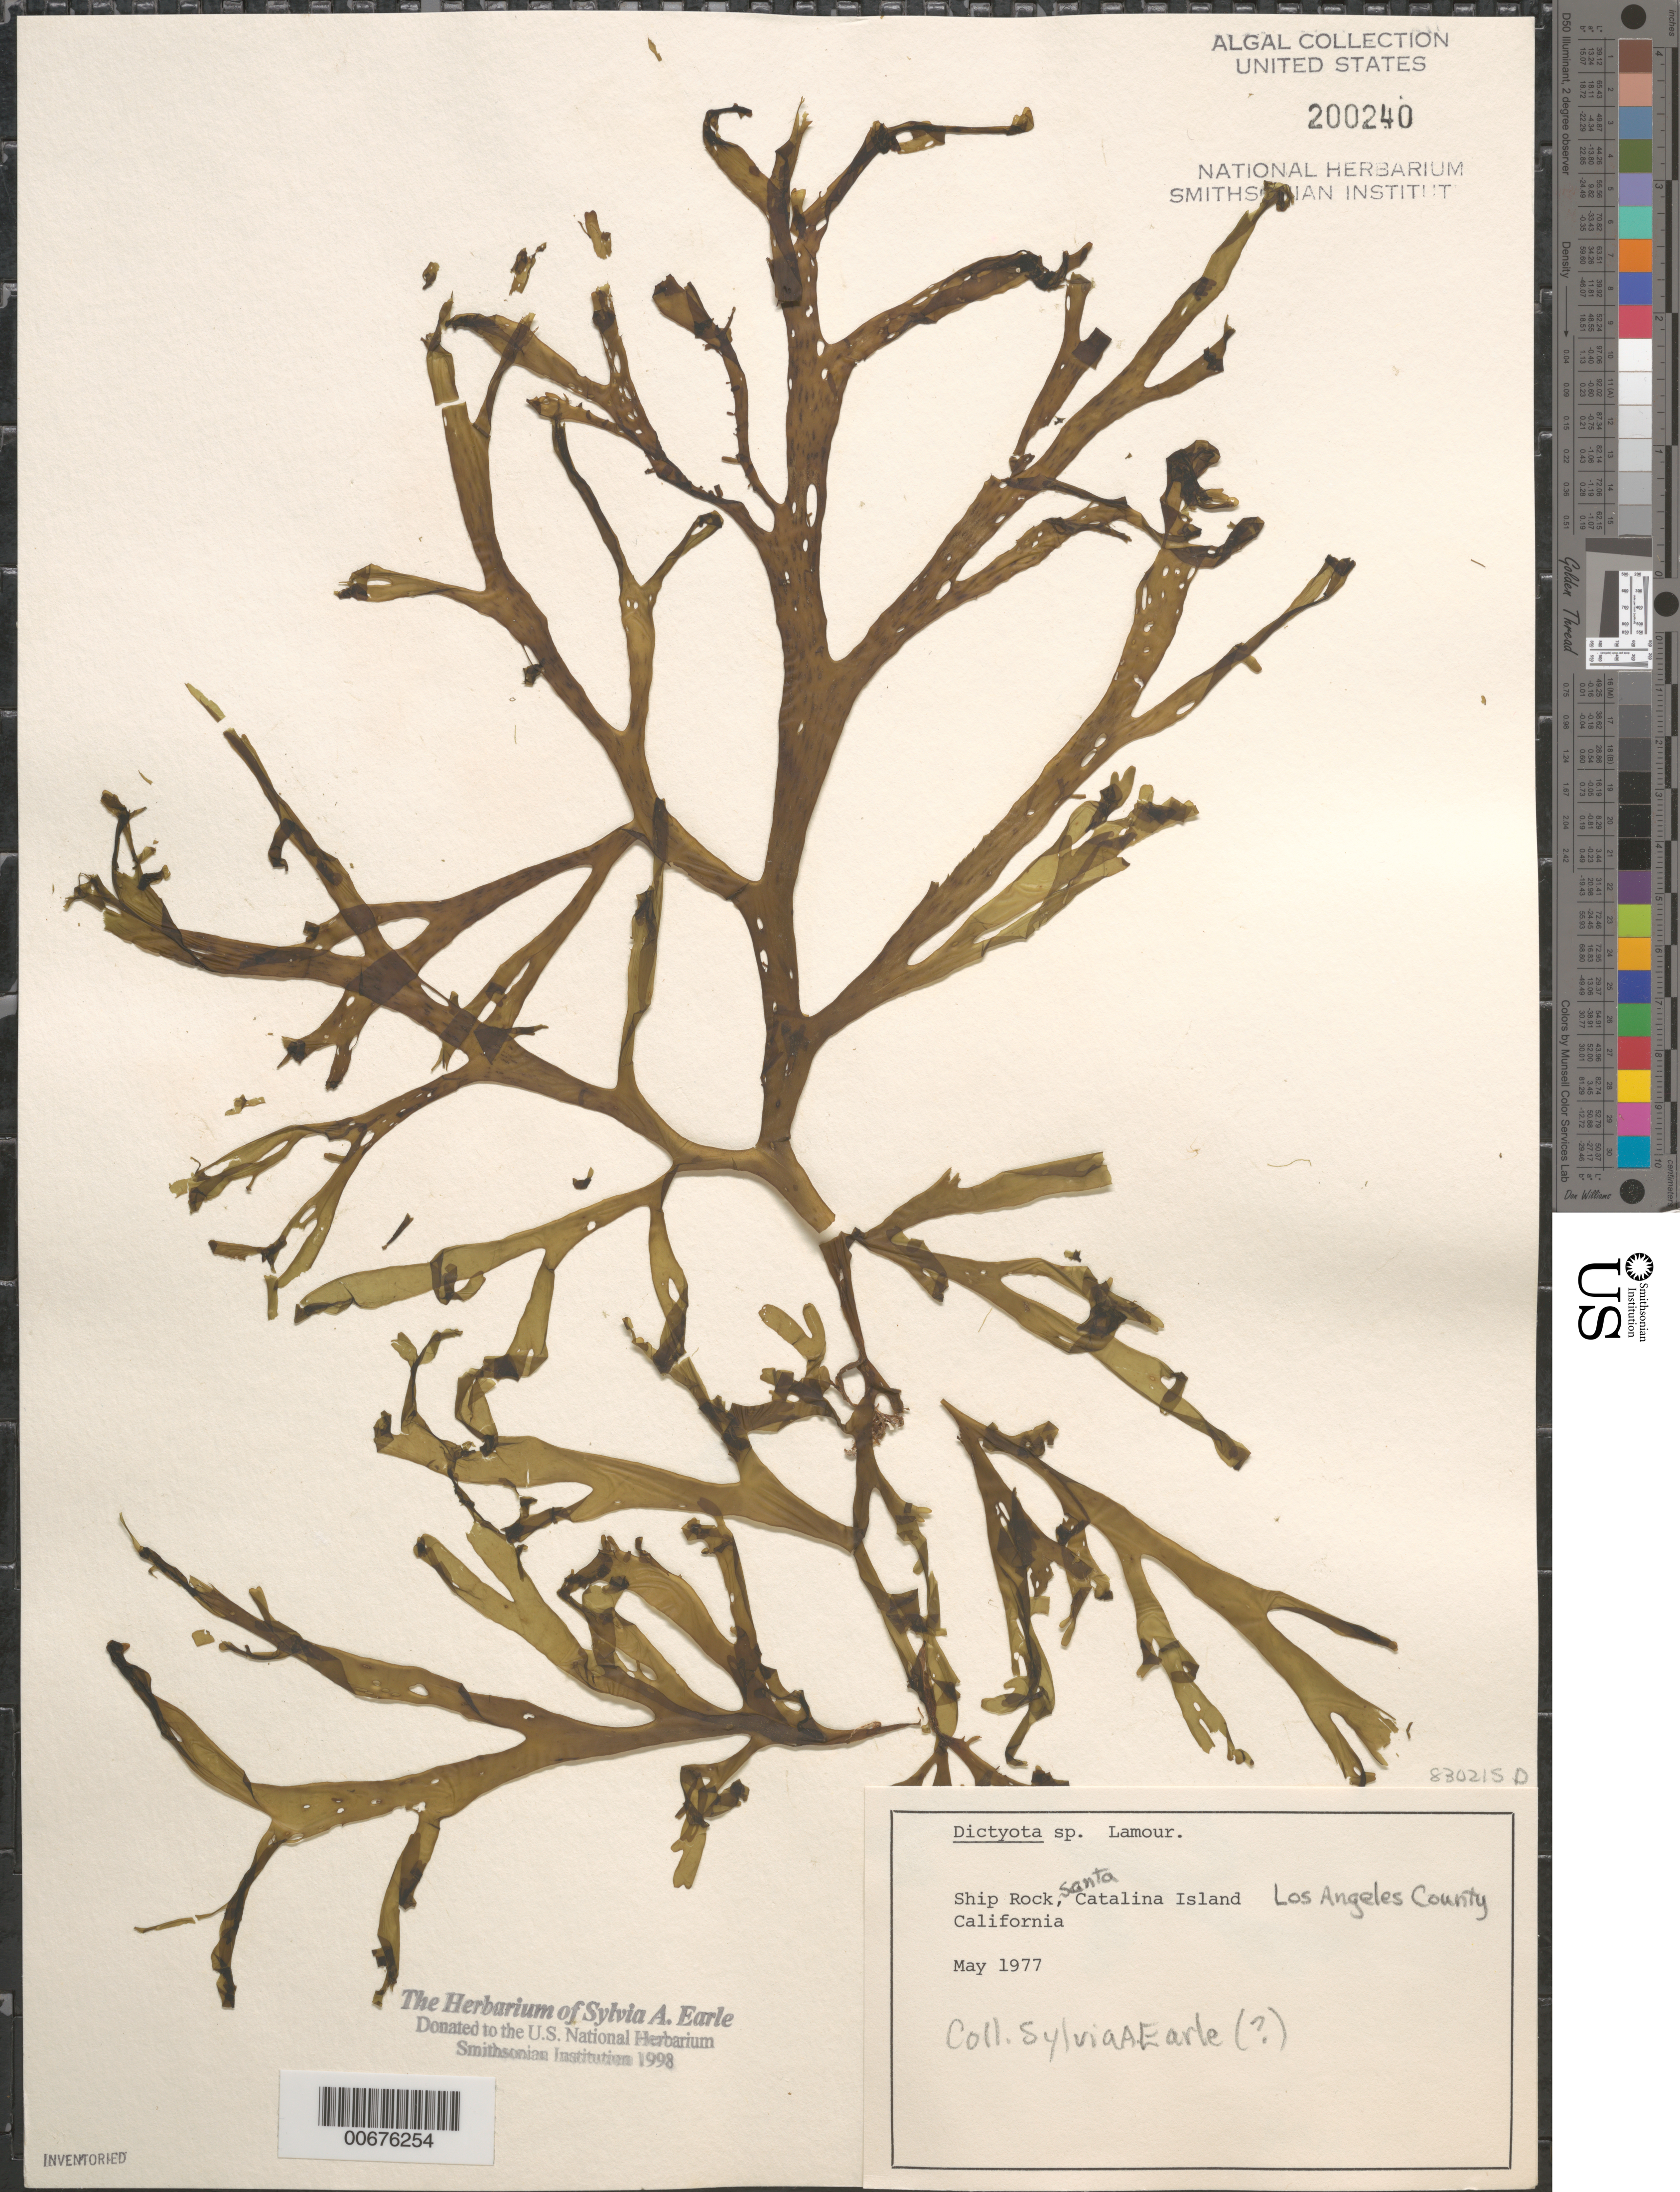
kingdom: Chromista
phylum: Ochrophyta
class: Phaeophyceae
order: Dictyotales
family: Dictyotaceae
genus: Dictyota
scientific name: Dictyota sp.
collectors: S. A. Earle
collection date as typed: May 1977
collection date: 1977-05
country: United States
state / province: California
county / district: Los Angeles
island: Santa Catalina Island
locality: Ship Rock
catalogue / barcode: US 200240